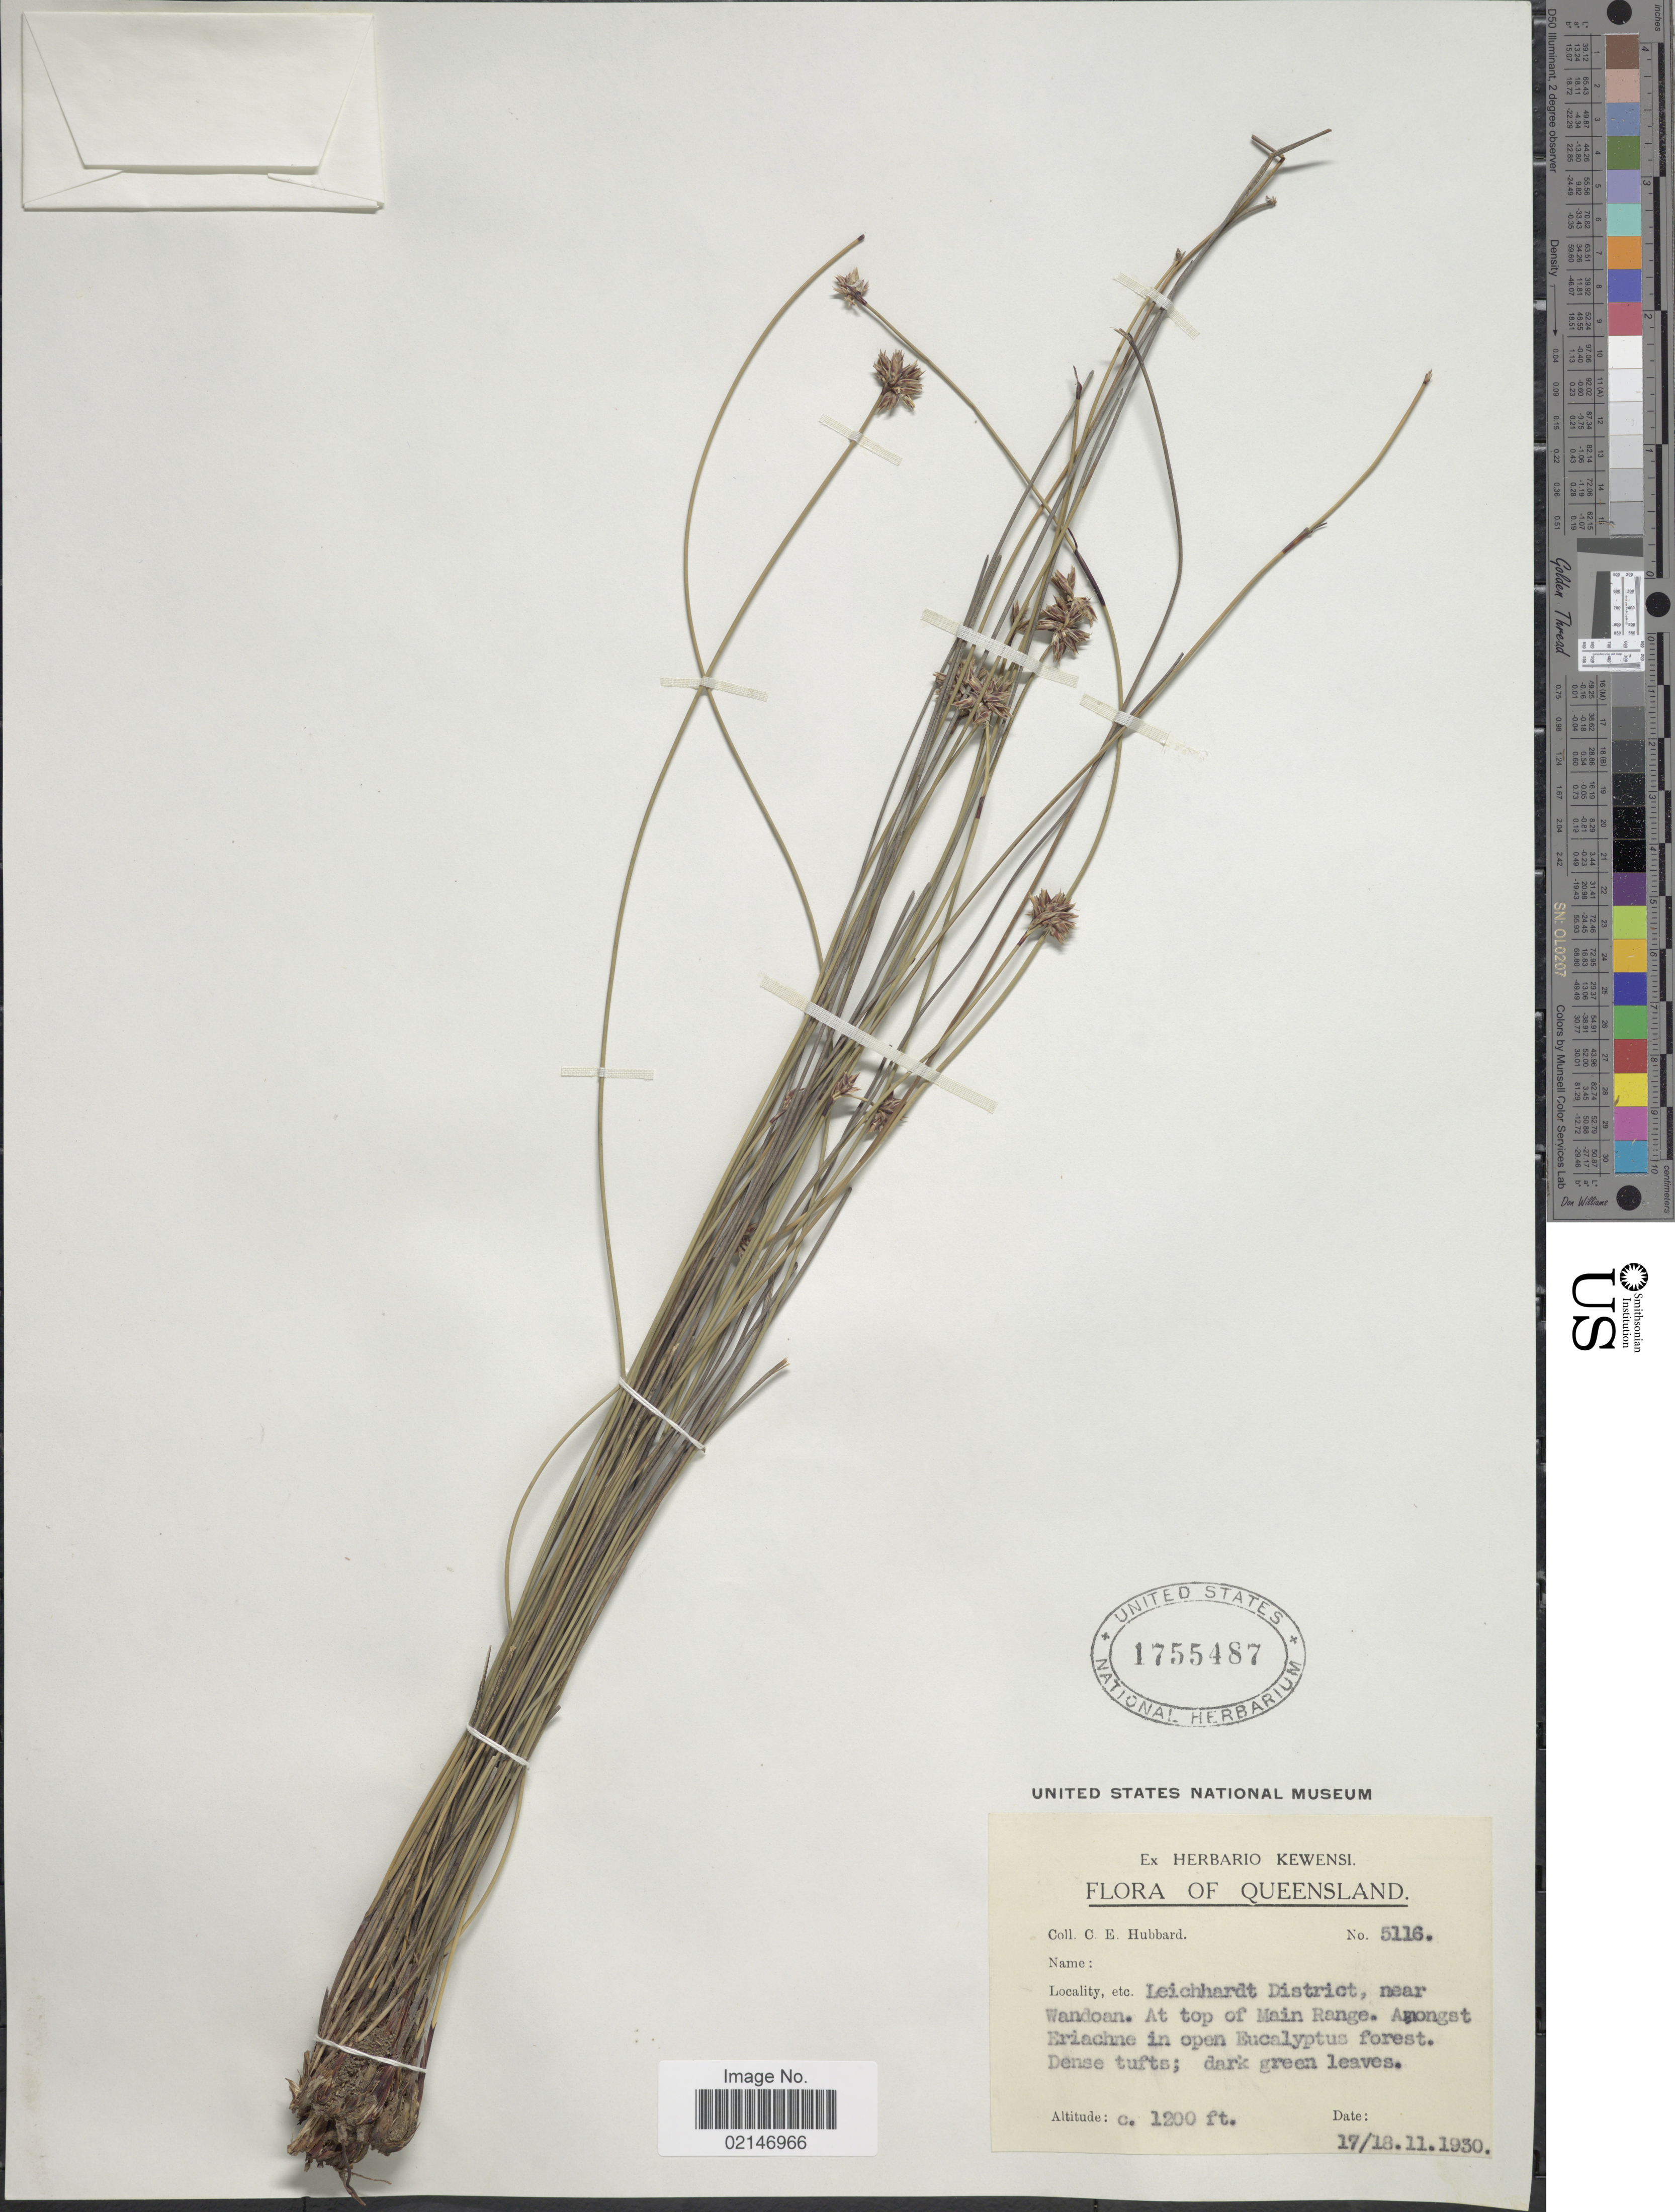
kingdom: Plantae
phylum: Tracheophyta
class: Liliopsida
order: Poales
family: Cyperaceae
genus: Schoenus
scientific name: Schoenus kennyi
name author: (F.M. Bailey) S.T. Blake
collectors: C. E. Hubbard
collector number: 5116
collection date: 1930-11-17/1930-11-18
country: Australia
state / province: Queensland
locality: Leichhardt District, near Wandoan. At top of Main Range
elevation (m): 366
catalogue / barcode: US 1755487